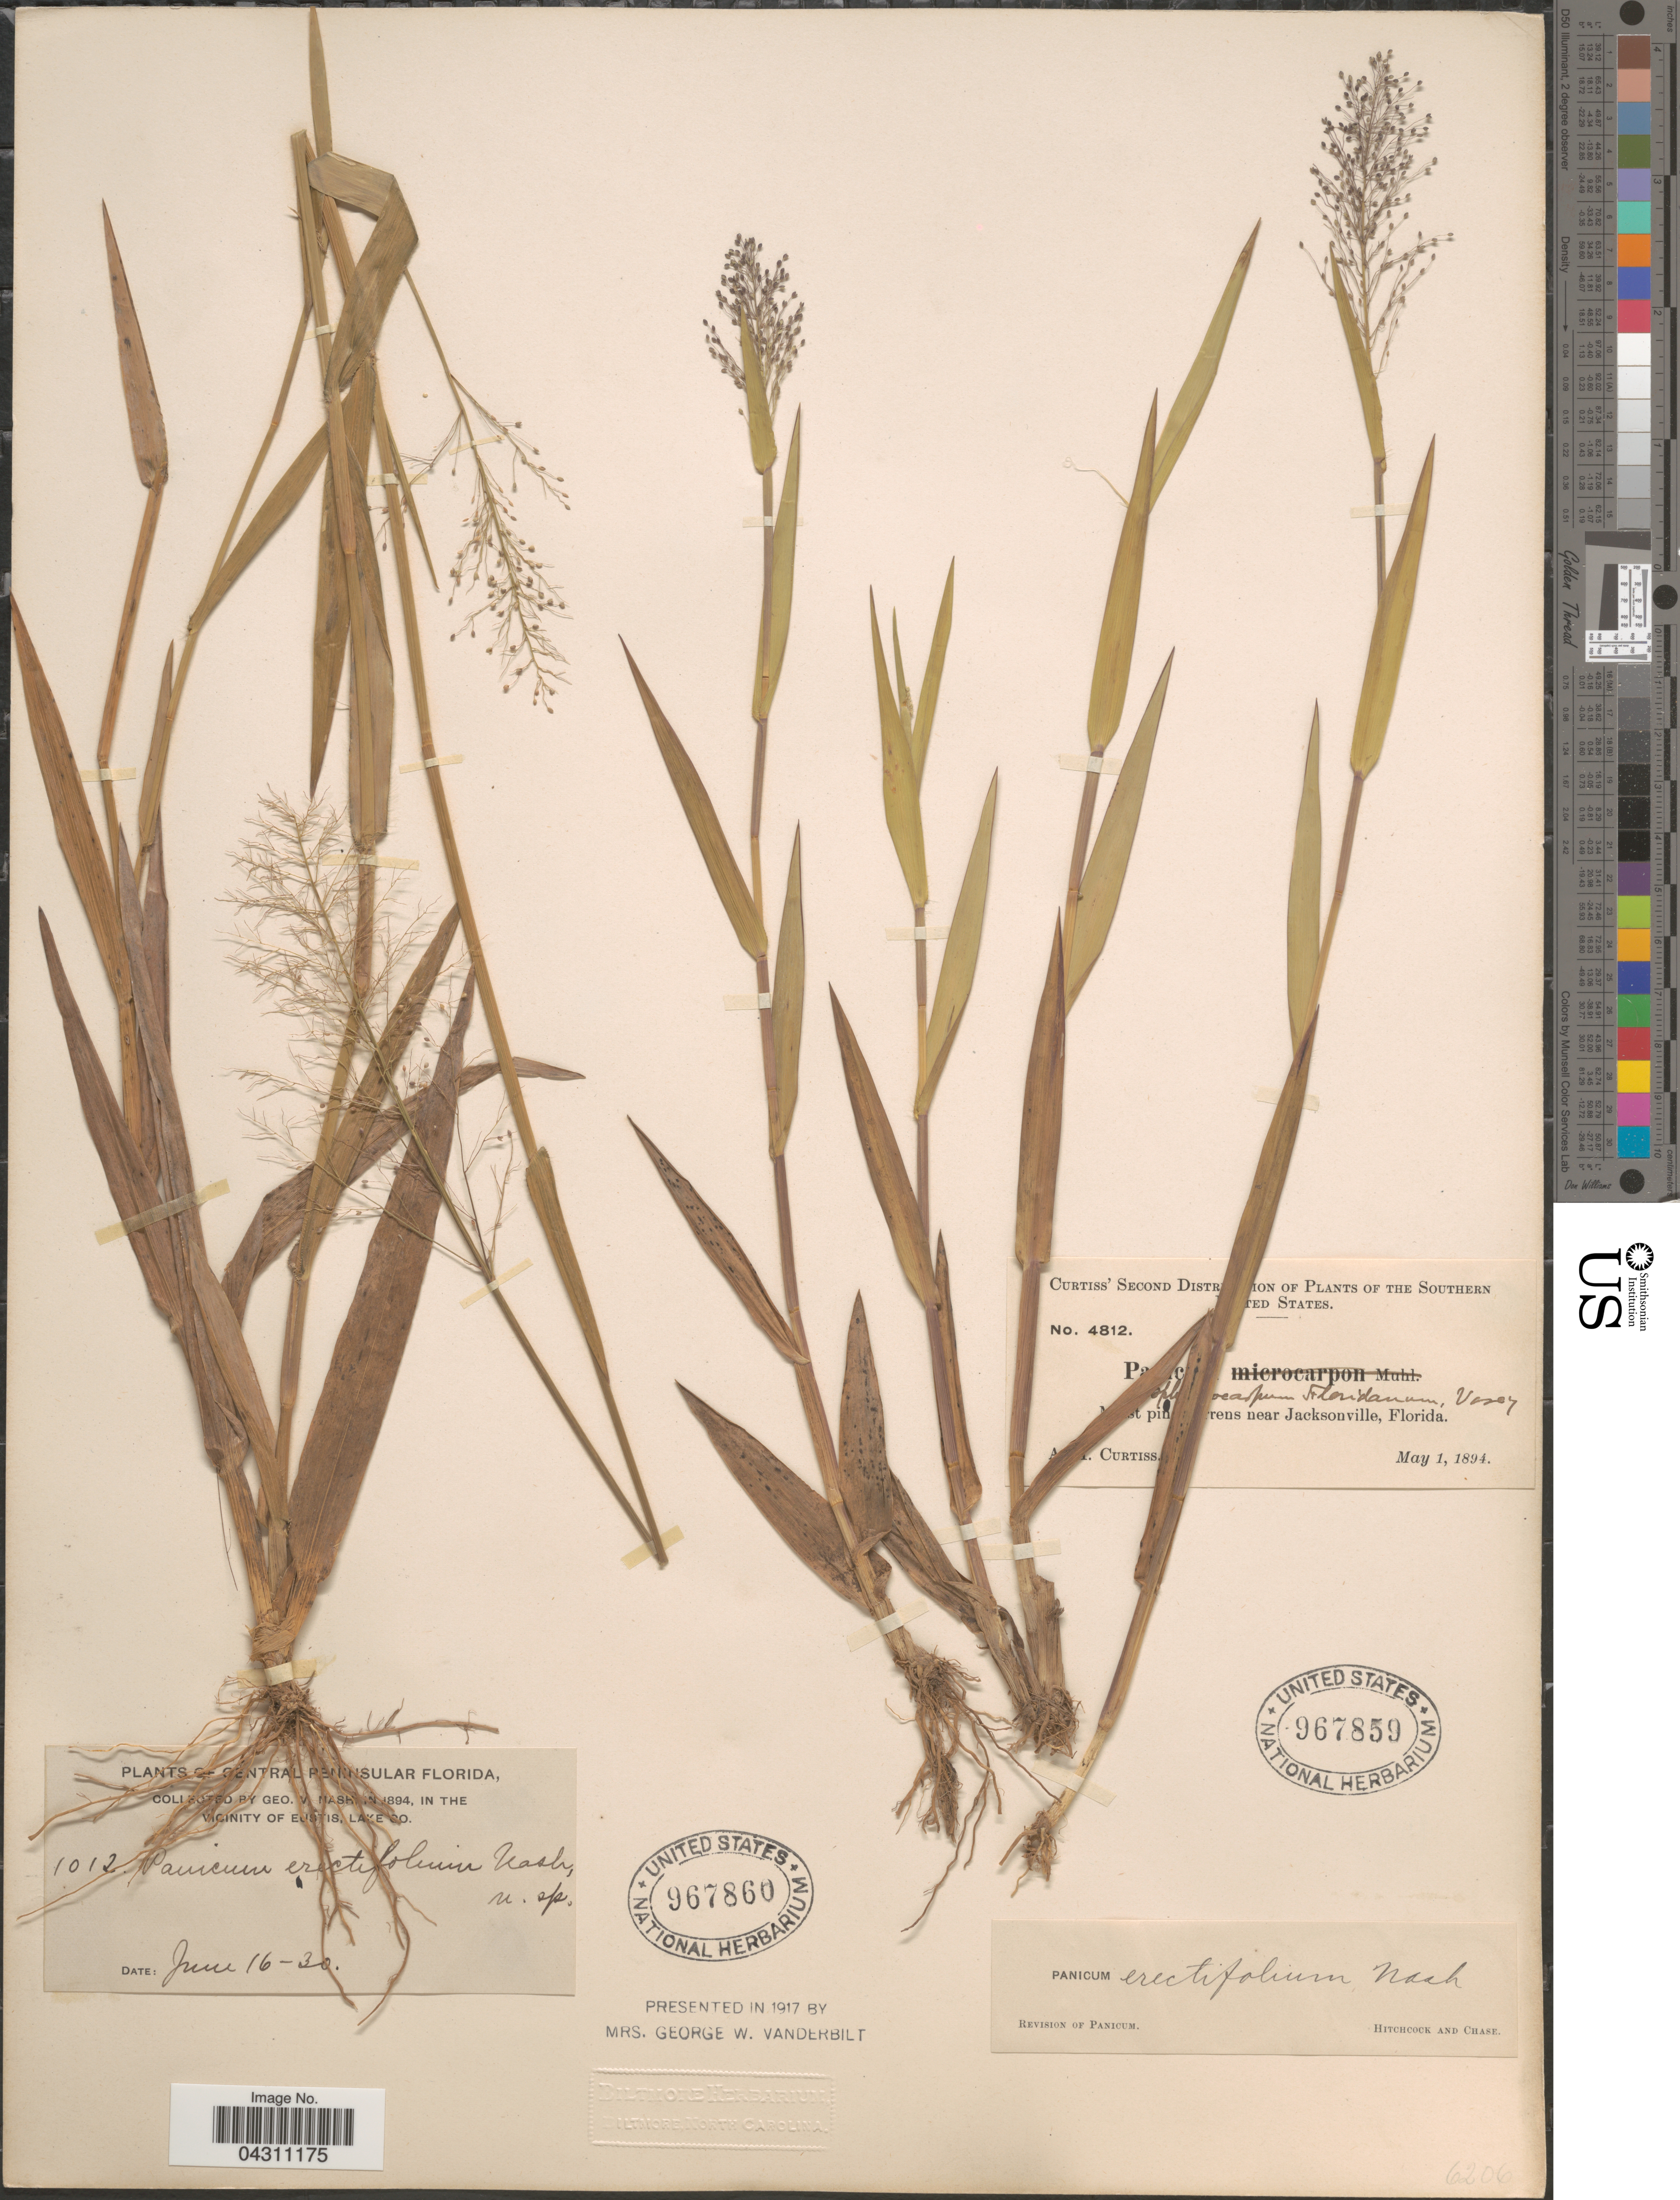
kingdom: Plantae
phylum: Tracheophyta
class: Liliopsida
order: Poales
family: Poaceae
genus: Dichanthelium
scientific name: Dichanthelium sphaerocarpon var. floridanum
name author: (Vasey) Davidse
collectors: G. V. Nash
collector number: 1012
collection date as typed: Transcribed d/m/y: 16/6/30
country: United States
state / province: Florida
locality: Central Peninsular Florida. In the vicinity of Eustis, Lake Co.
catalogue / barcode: US 967860